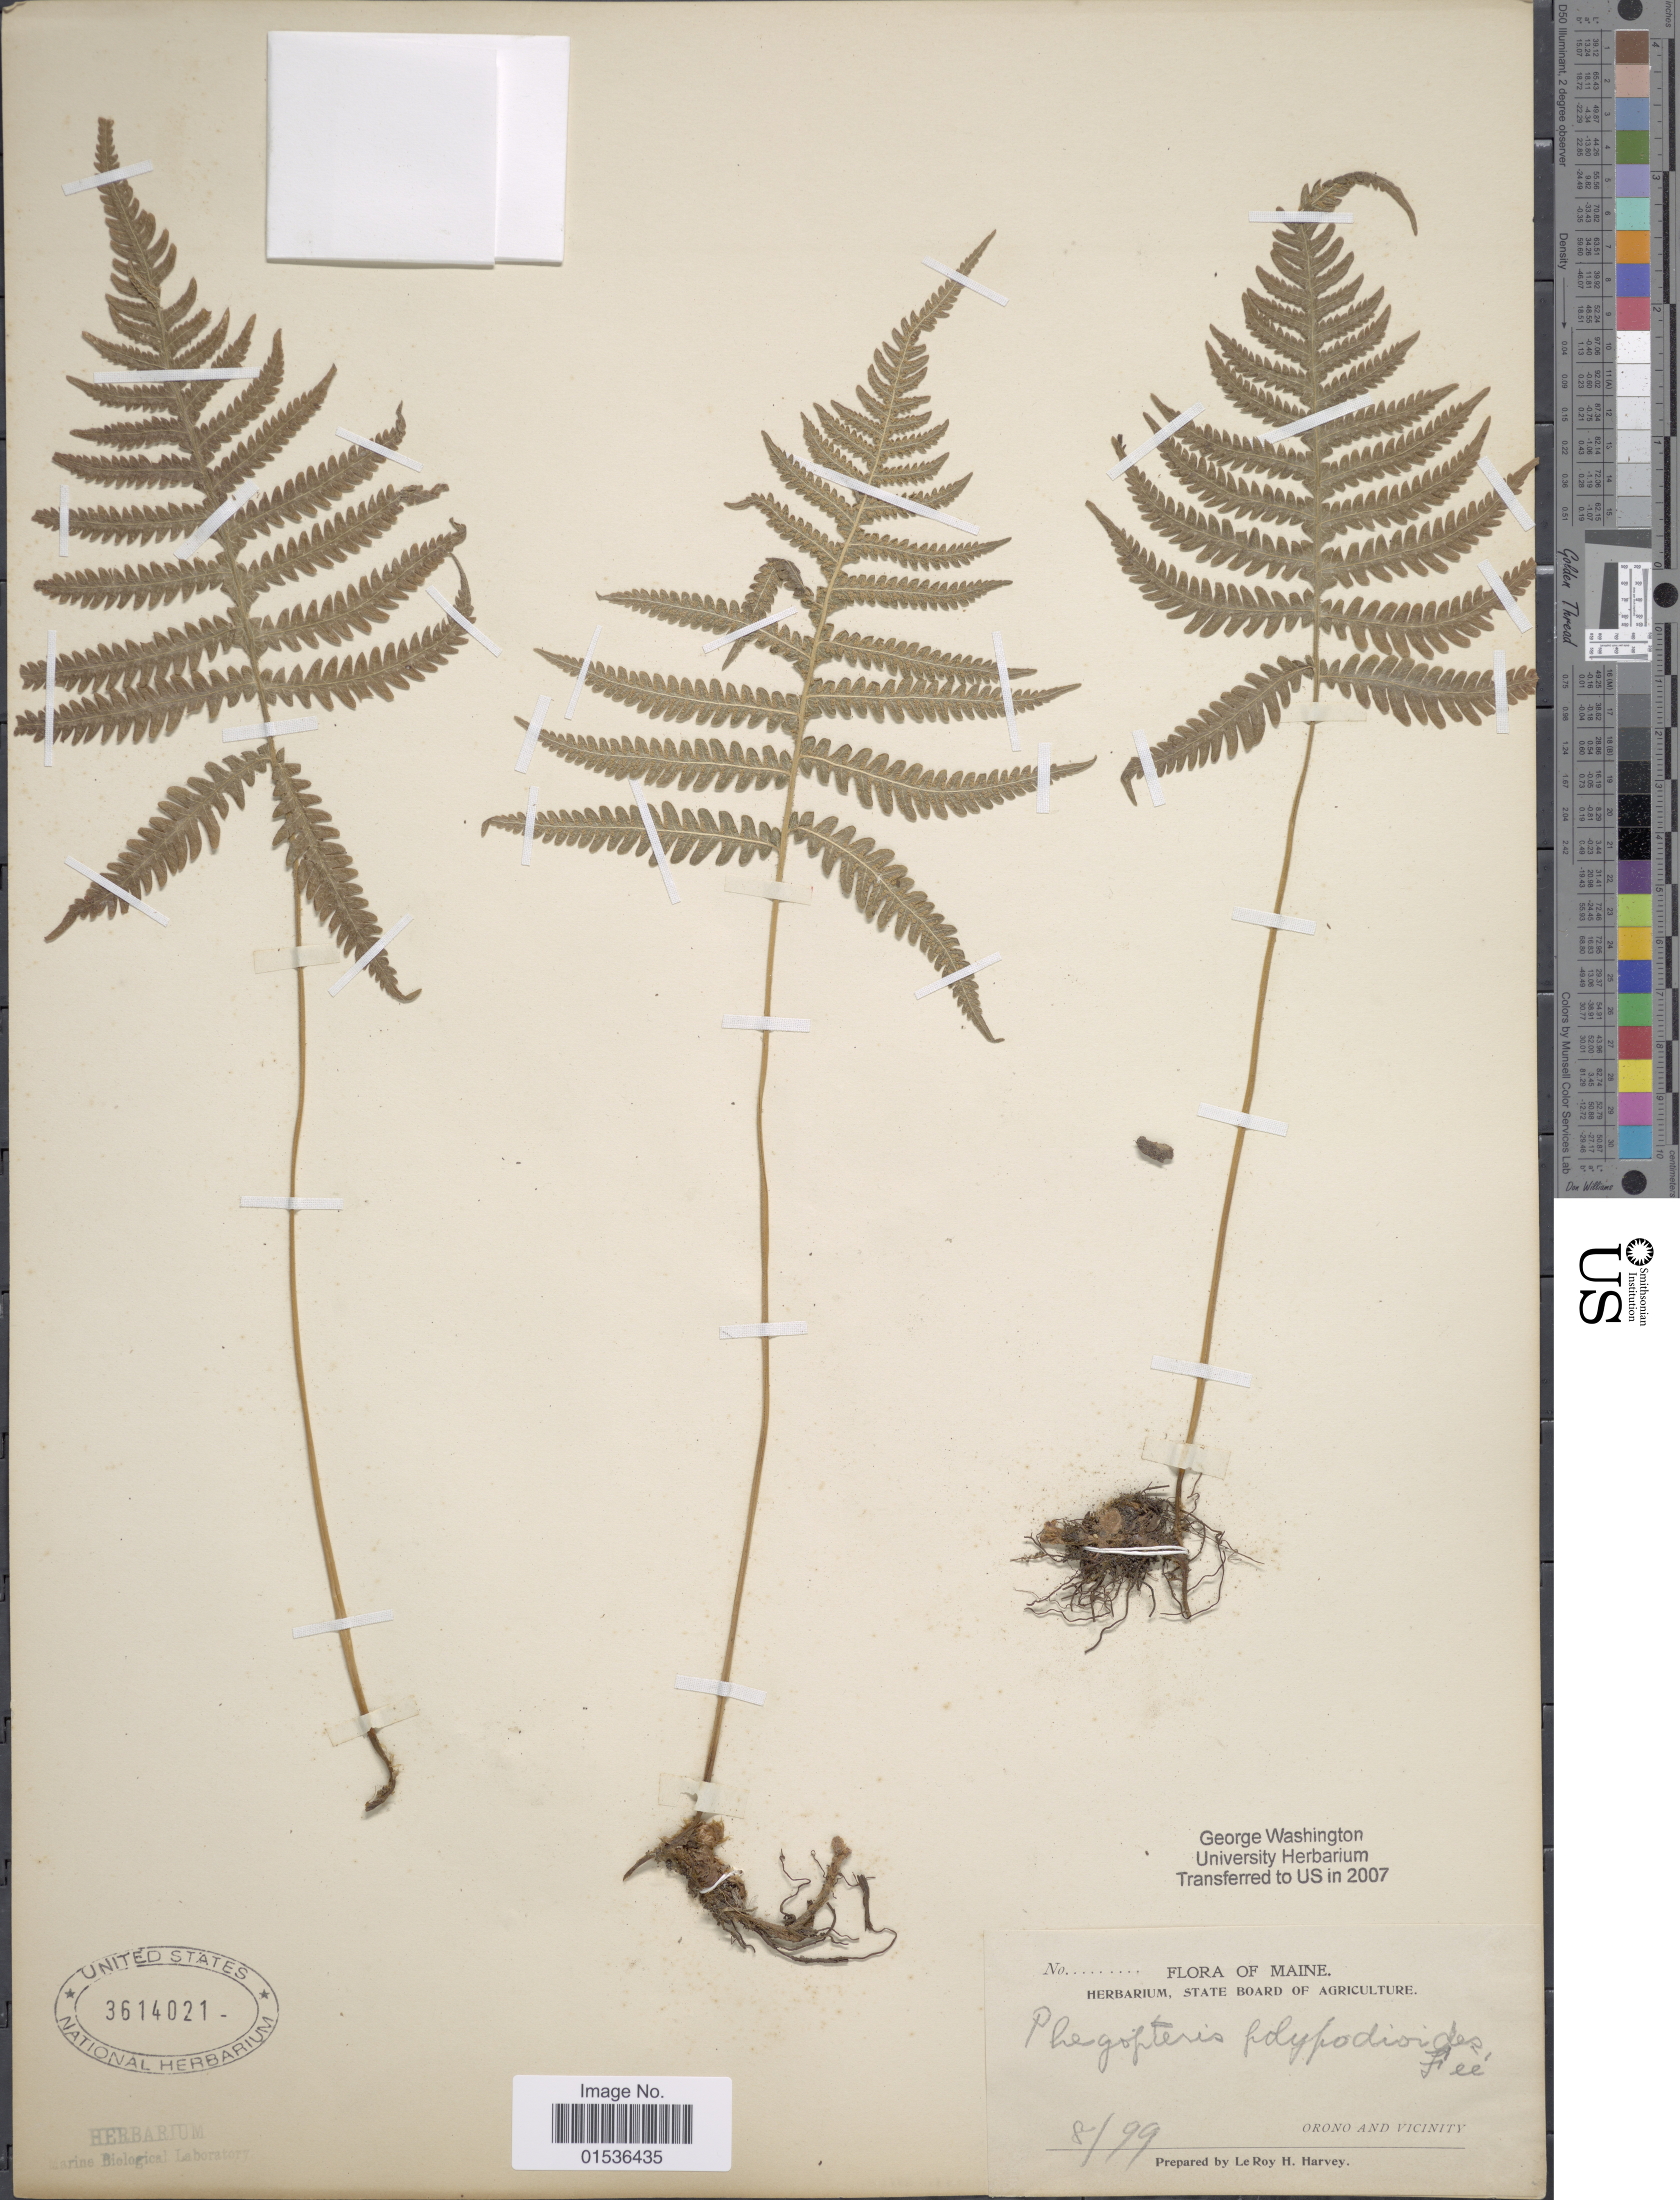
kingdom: Plantae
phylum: Tracheophyta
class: Polypodiopsida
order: Polypodiales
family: Thelypteridaceae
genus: Phegopteris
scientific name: Phegopteris hexagonoptera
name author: (Michx.) Fée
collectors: L. H. Harvey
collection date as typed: Transcribed d/m/y: /8/99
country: United States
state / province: Maine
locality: Maine. Orono and vicinity.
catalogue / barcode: US 3614021